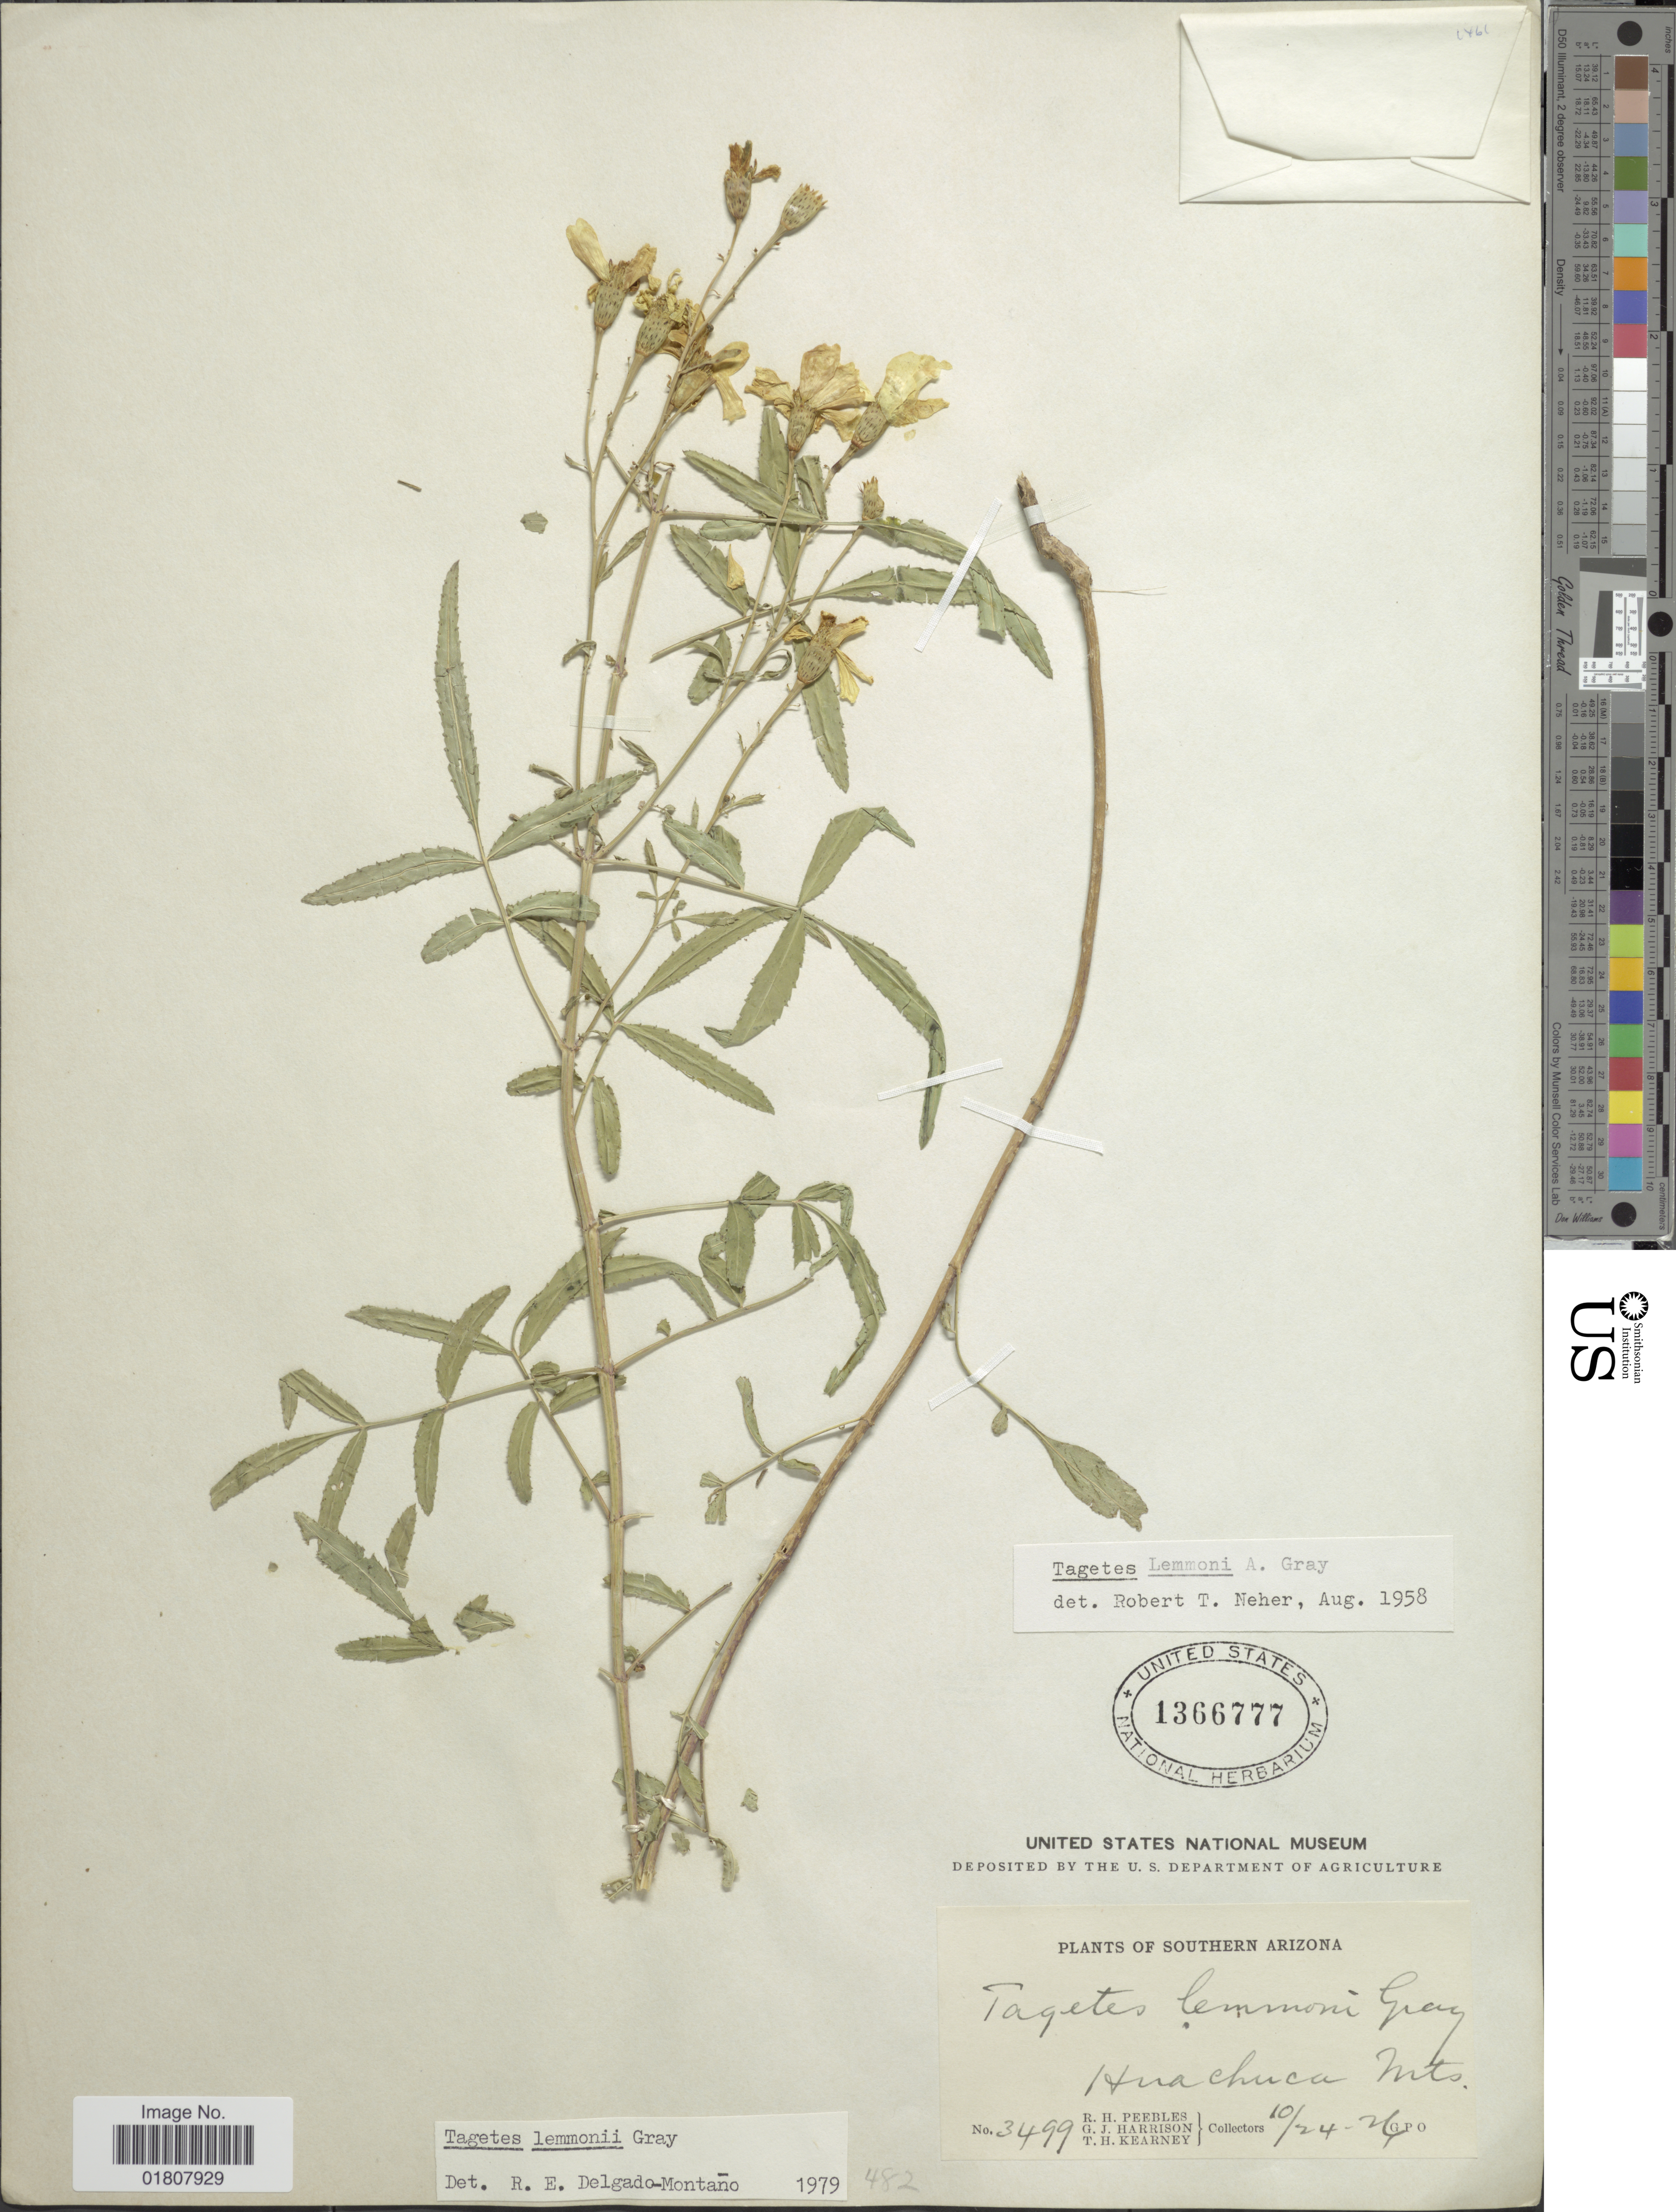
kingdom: Plantae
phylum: Tracheophyta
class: Magnoliopsida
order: Asterales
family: Asteraceae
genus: Tagetes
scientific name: Tagetes lemmonii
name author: A. Gray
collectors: R. H. Peebles, G. J. Harrison & T. H. Kearney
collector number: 3499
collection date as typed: Transcribed d/m/y: 24/10/26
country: United States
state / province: Arizona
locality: Southern Arizona, Huachuca Mts.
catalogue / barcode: US 1366777